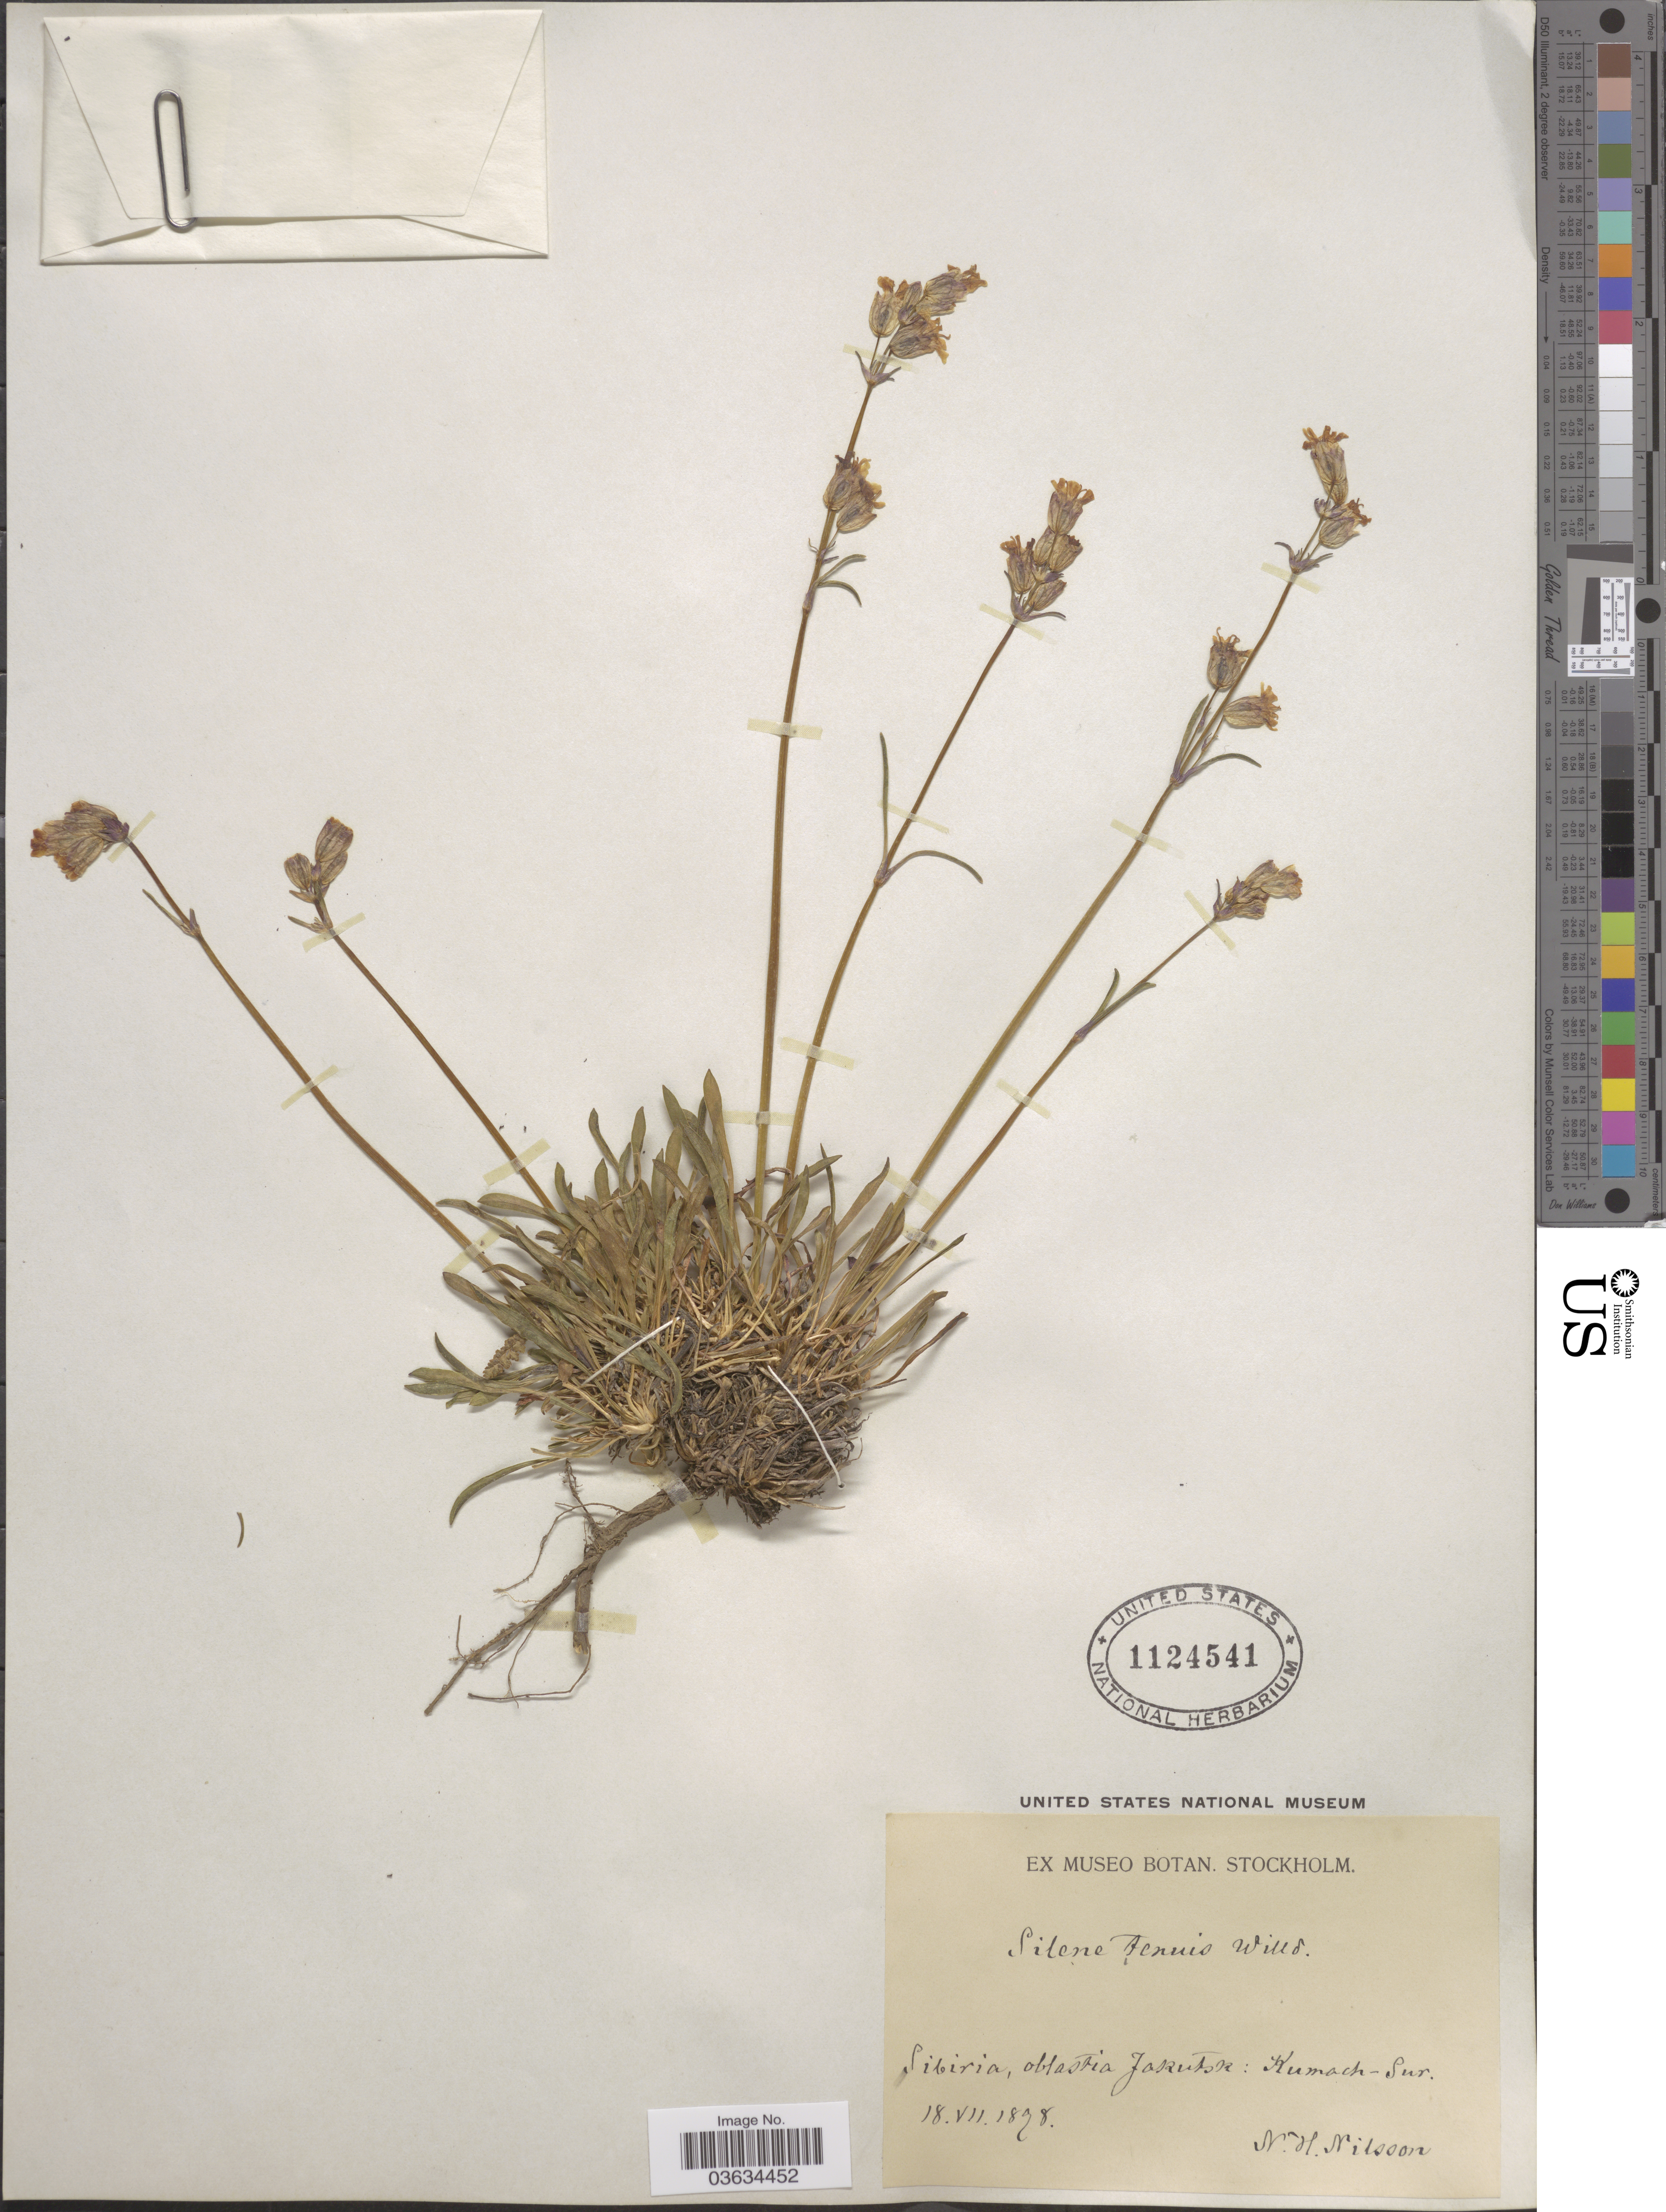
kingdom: Plantae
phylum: Tracheophyta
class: Magnoliopsida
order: Caryophyllales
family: Caryophyllaceae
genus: Silene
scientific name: Silene tenuis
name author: Willd.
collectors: N. H. Nilsson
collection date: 1898-07-18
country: Russian Federation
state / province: Sakha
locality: Sibiria, oblastia Jakutsk: Kumach-Sur.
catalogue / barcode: US 1124541